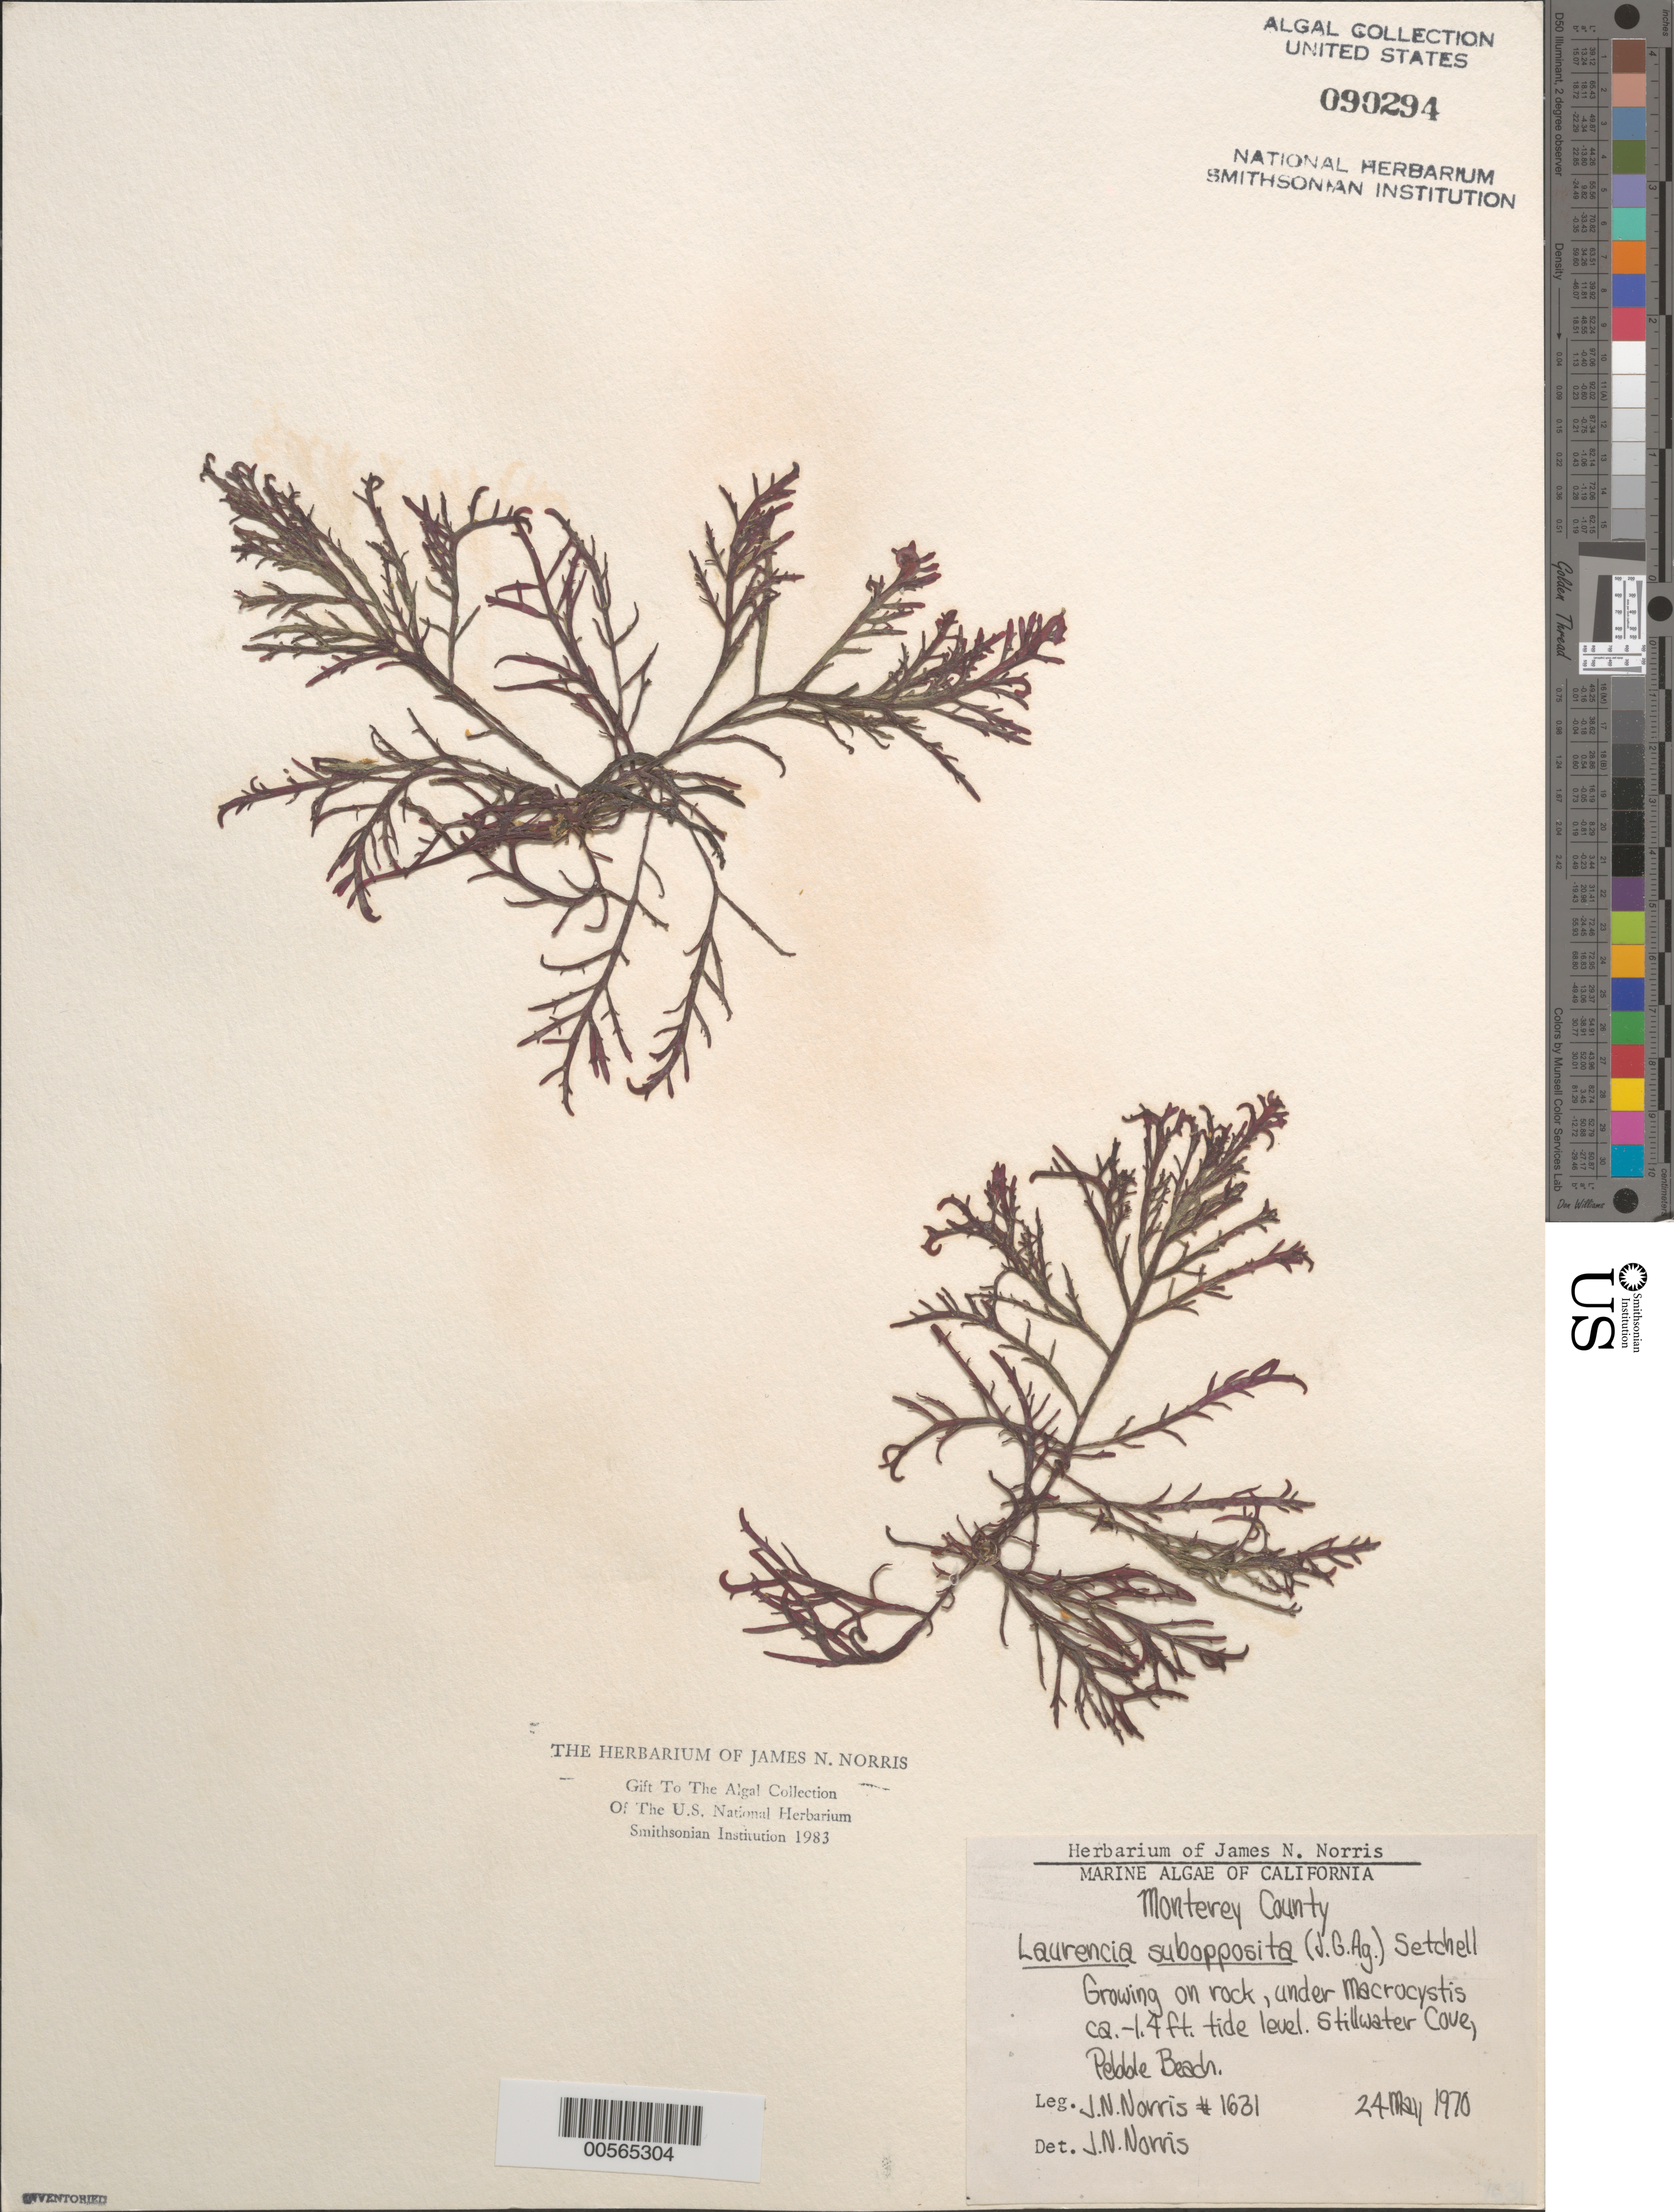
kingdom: Plantae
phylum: Rhodophyta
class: Florideophyceae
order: Ceramiales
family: Rhodomelaceae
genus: Laurencia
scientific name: Laurencia subopposita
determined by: Norris, James N.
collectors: J. N. Norris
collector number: JN-1631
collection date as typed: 24 May 1970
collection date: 1970-05-24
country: United States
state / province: California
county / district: Monterey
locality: Stillwater Cove, Pebble Beach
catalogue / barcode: US 90294